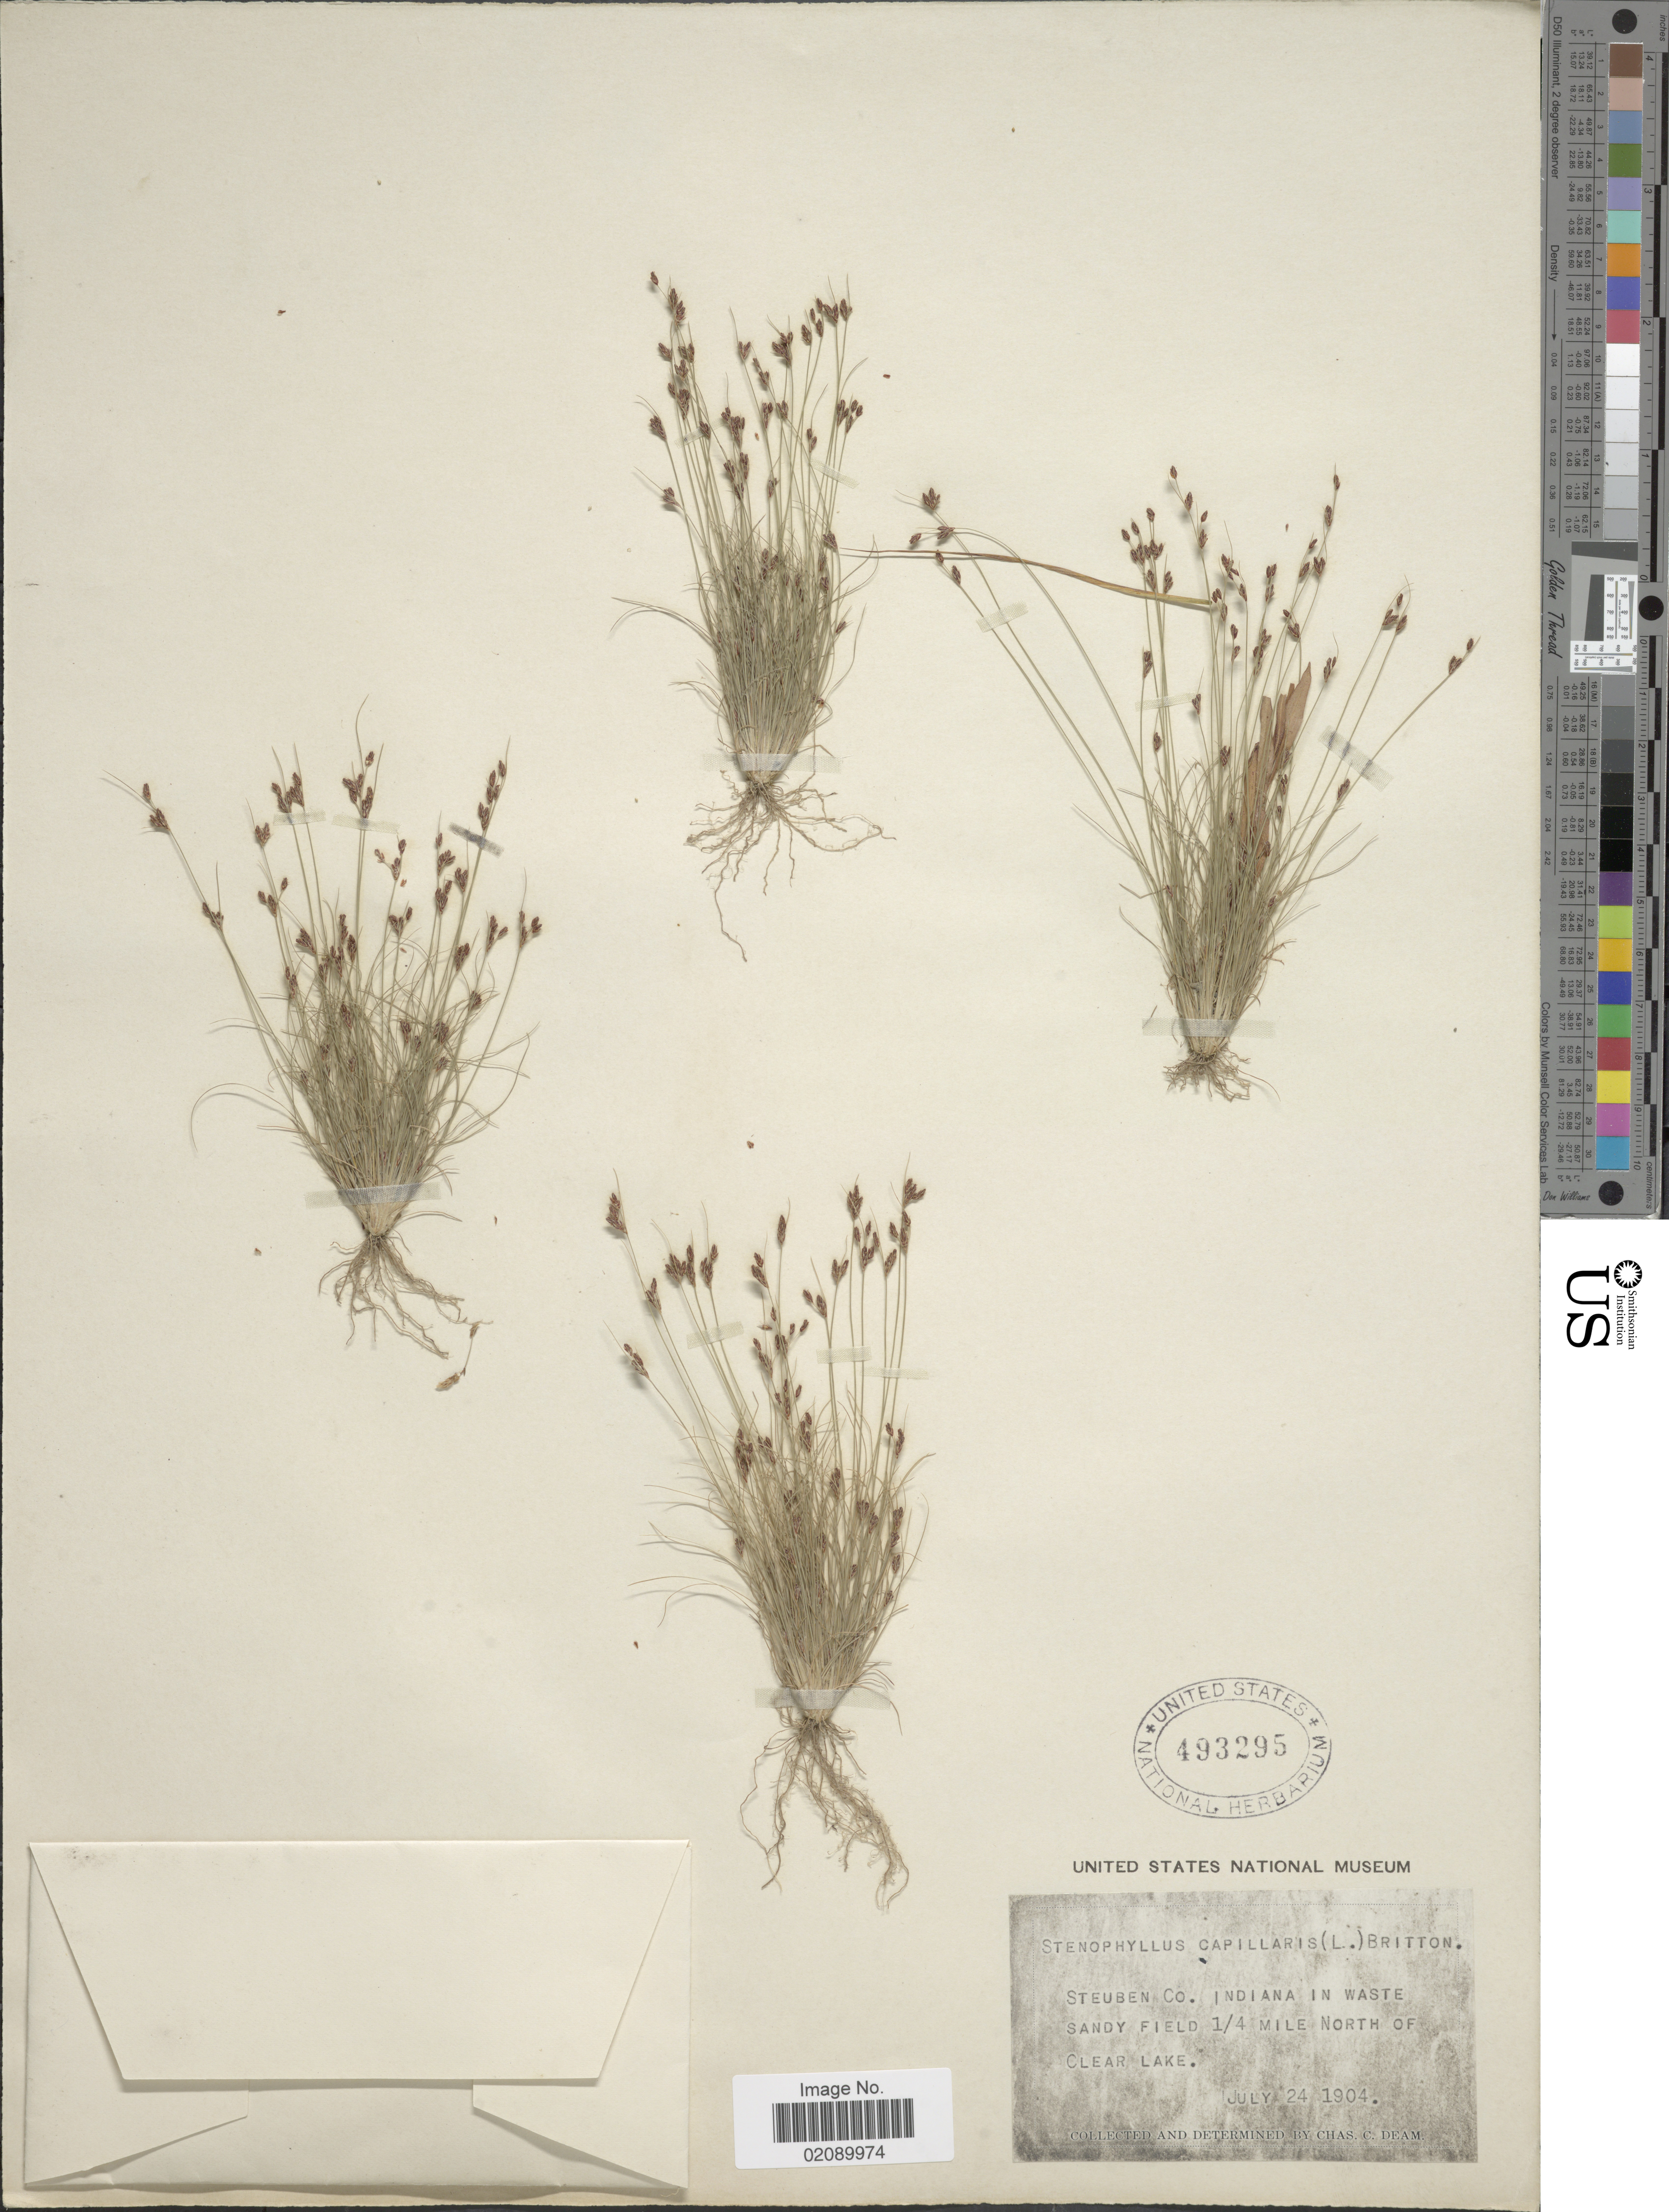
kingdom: Plantae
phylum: Tracheophyta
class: Liliopsida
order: Poales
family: Cyperaceae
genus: Bulbostylis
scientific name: Bulbostylis capillaris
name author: (L.) Kunth ex C.B. Clarke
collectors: C. C. Deam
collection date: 1904-07-24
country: United States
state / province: Indiana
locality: Steuben Co. Indiana in waste sandy field 1/4 mile North of Clear Lake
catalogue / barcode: US 493295